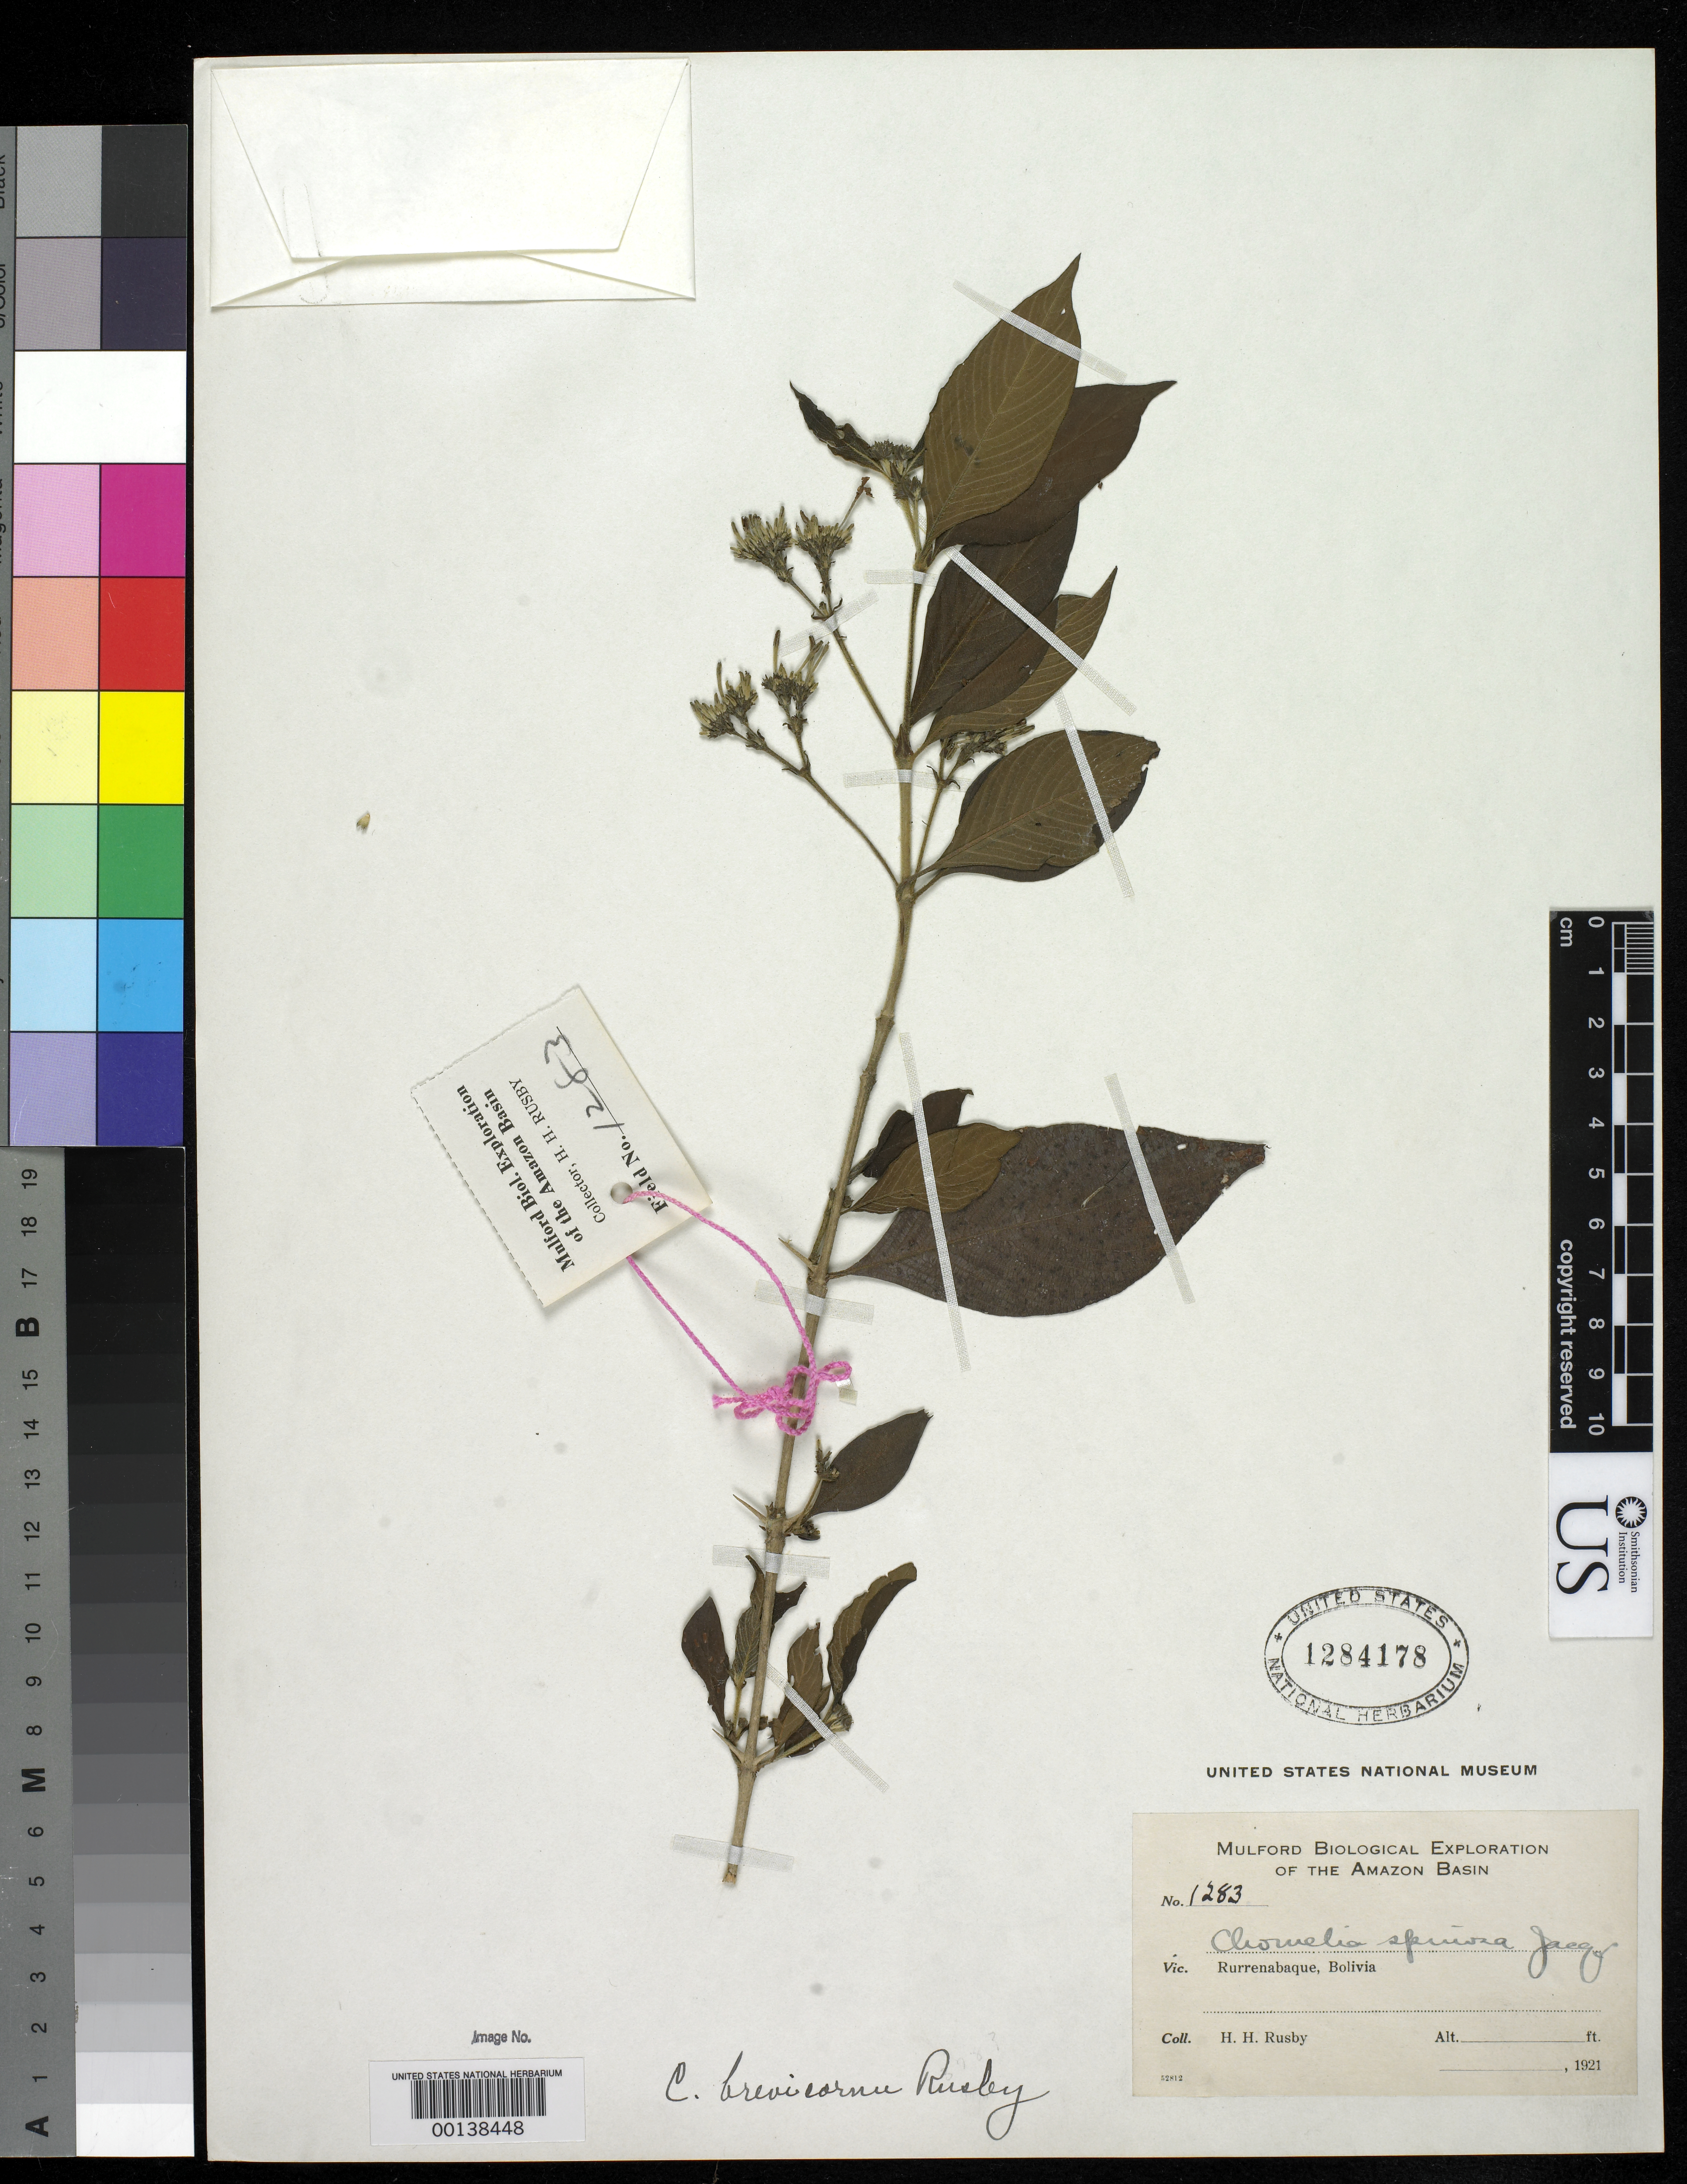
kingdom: Plantae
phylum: Tracheophyta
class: Magnoliopsida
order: Gentianales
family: Rubiaceae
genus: Chomelia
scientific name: Chomelia brevicornu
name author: Rusby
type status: Isotype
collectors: H. H. Rusby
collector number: Mulford Biol. Exped. 1283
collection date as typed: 1921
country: Bolivia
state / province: Beni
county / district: José Ballivián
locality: Rurrenabaque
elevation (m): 305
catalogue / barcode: US 1284178